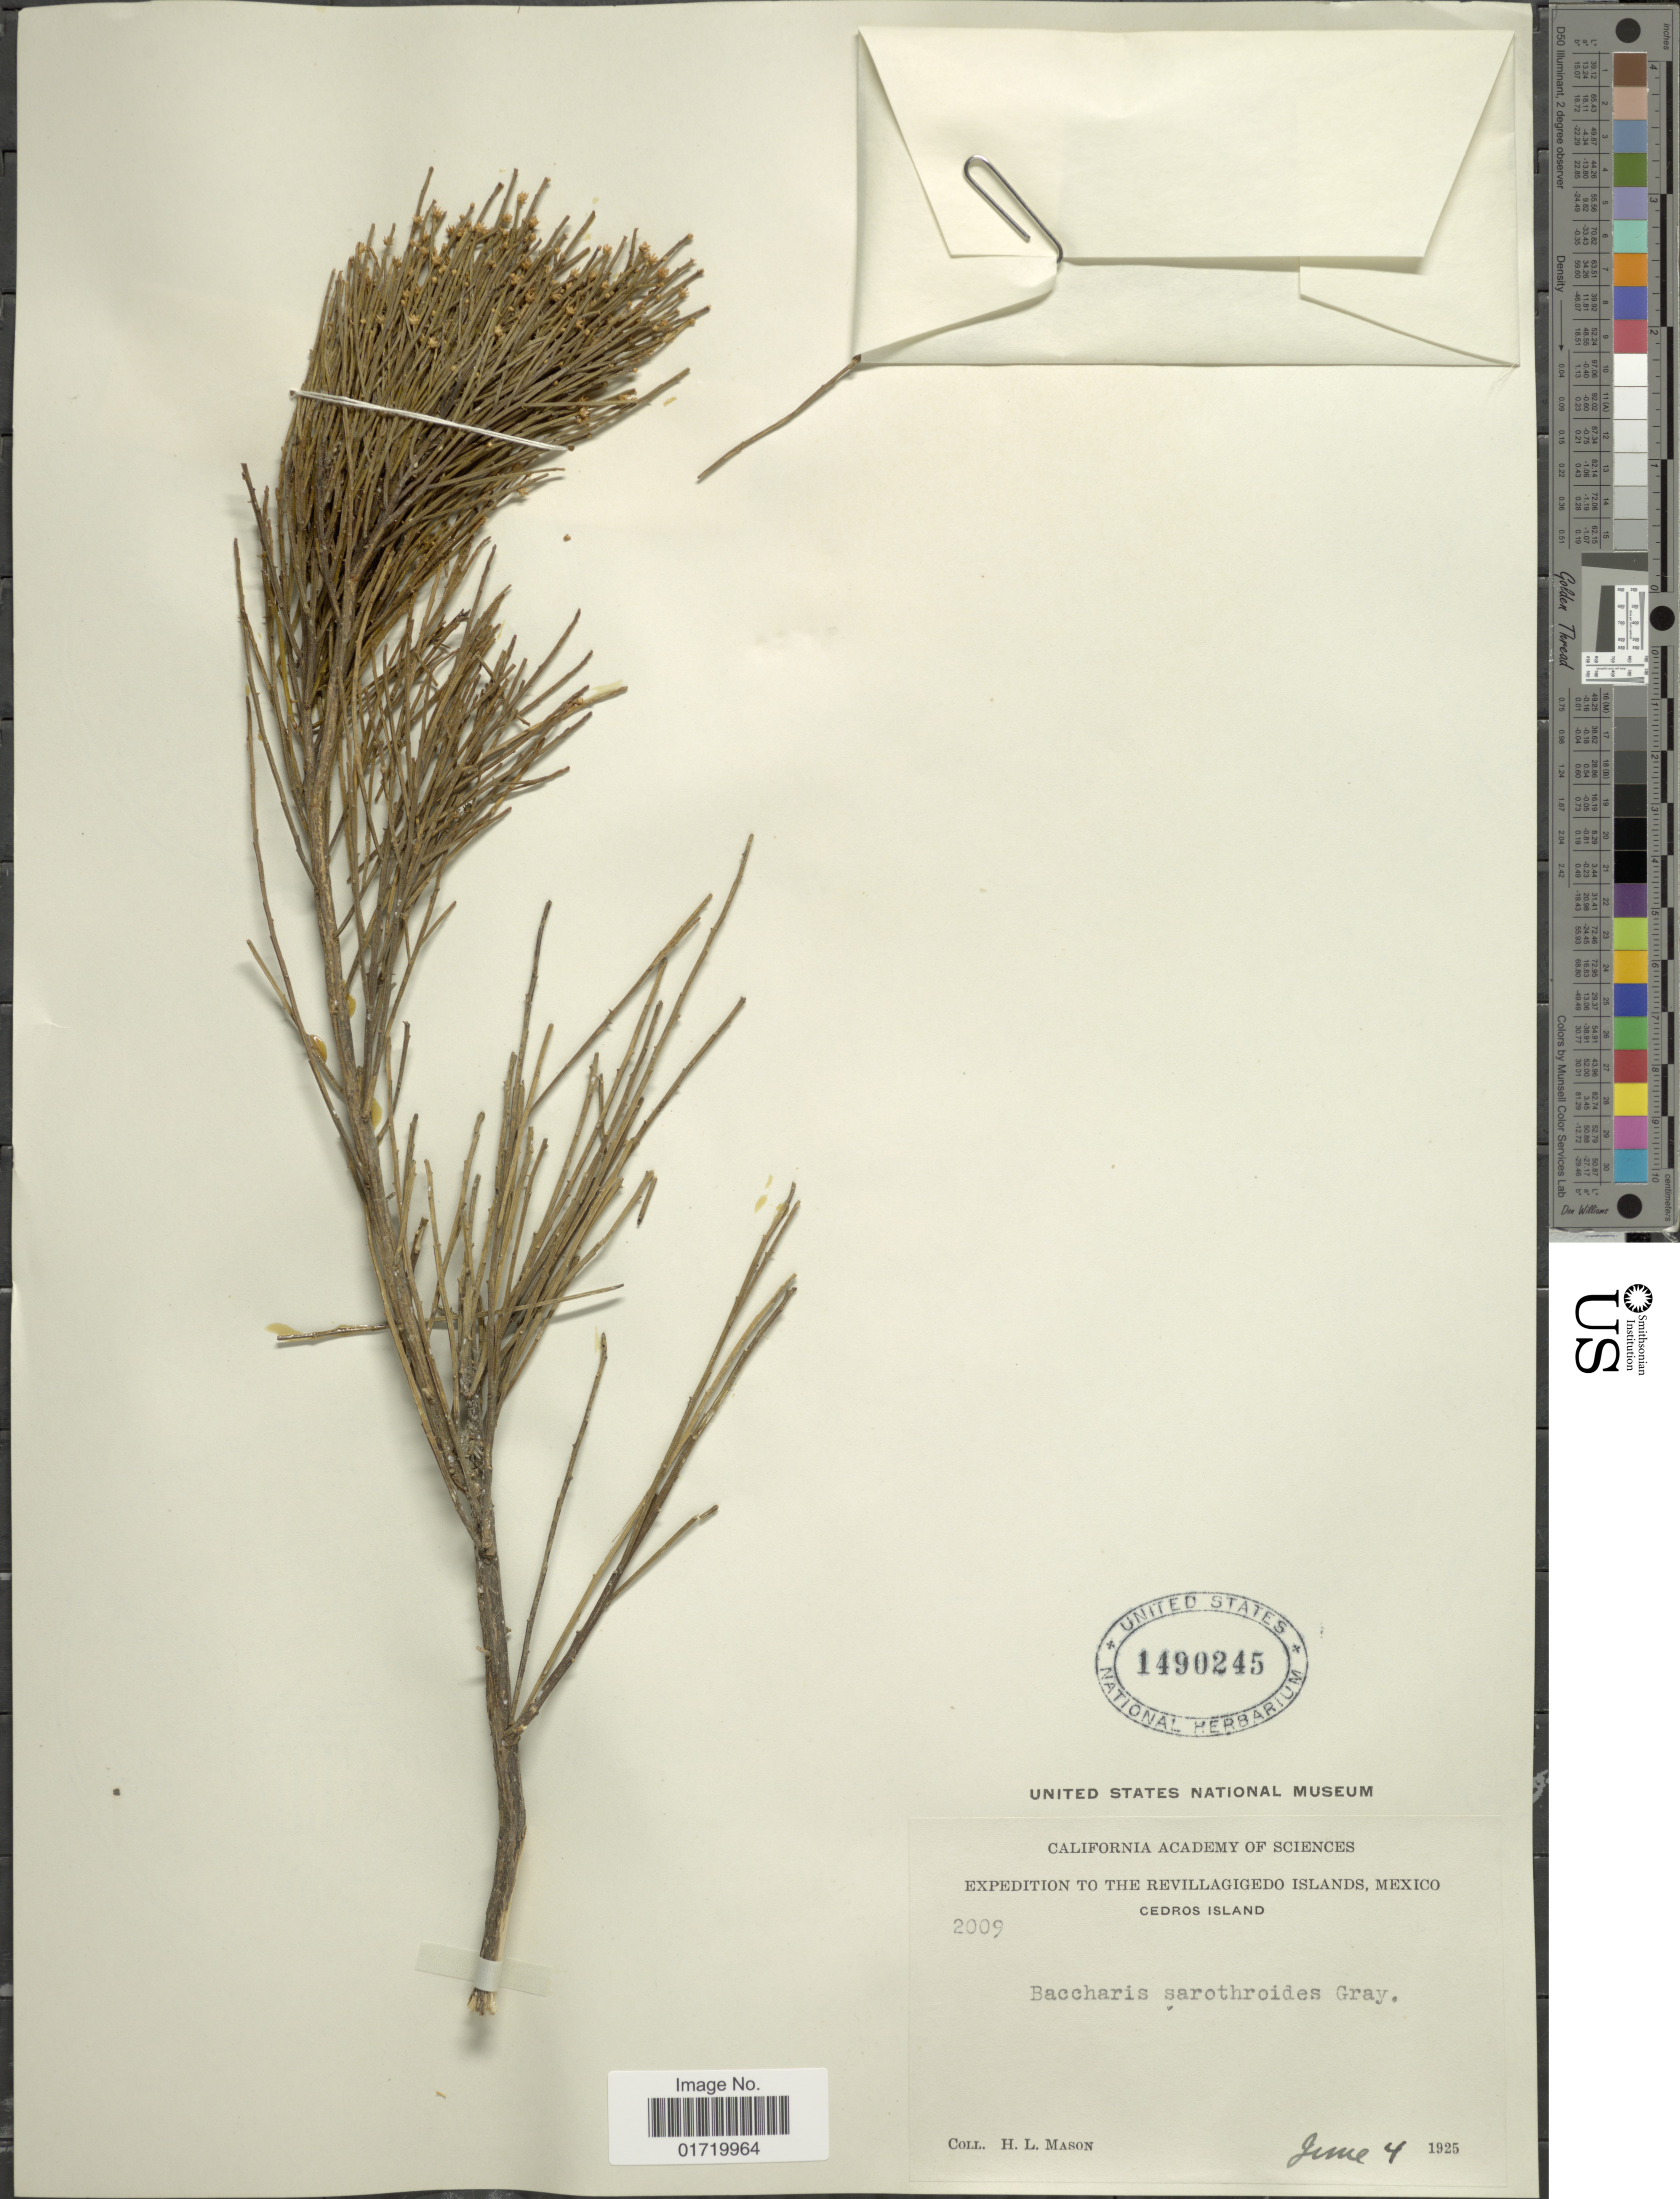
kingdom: Plantae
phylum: Tracheophyta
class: Magnoliopsida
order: Asterales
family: Asteraceae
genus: Baccharis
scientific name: Baccharis sarothroides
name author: A. Gray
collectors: H. L. Mason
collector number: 2009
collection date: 1925-06-04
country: Mexico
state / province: Colima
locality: Revillagigedo Islands, Cedros Island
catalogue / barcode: US 1490245